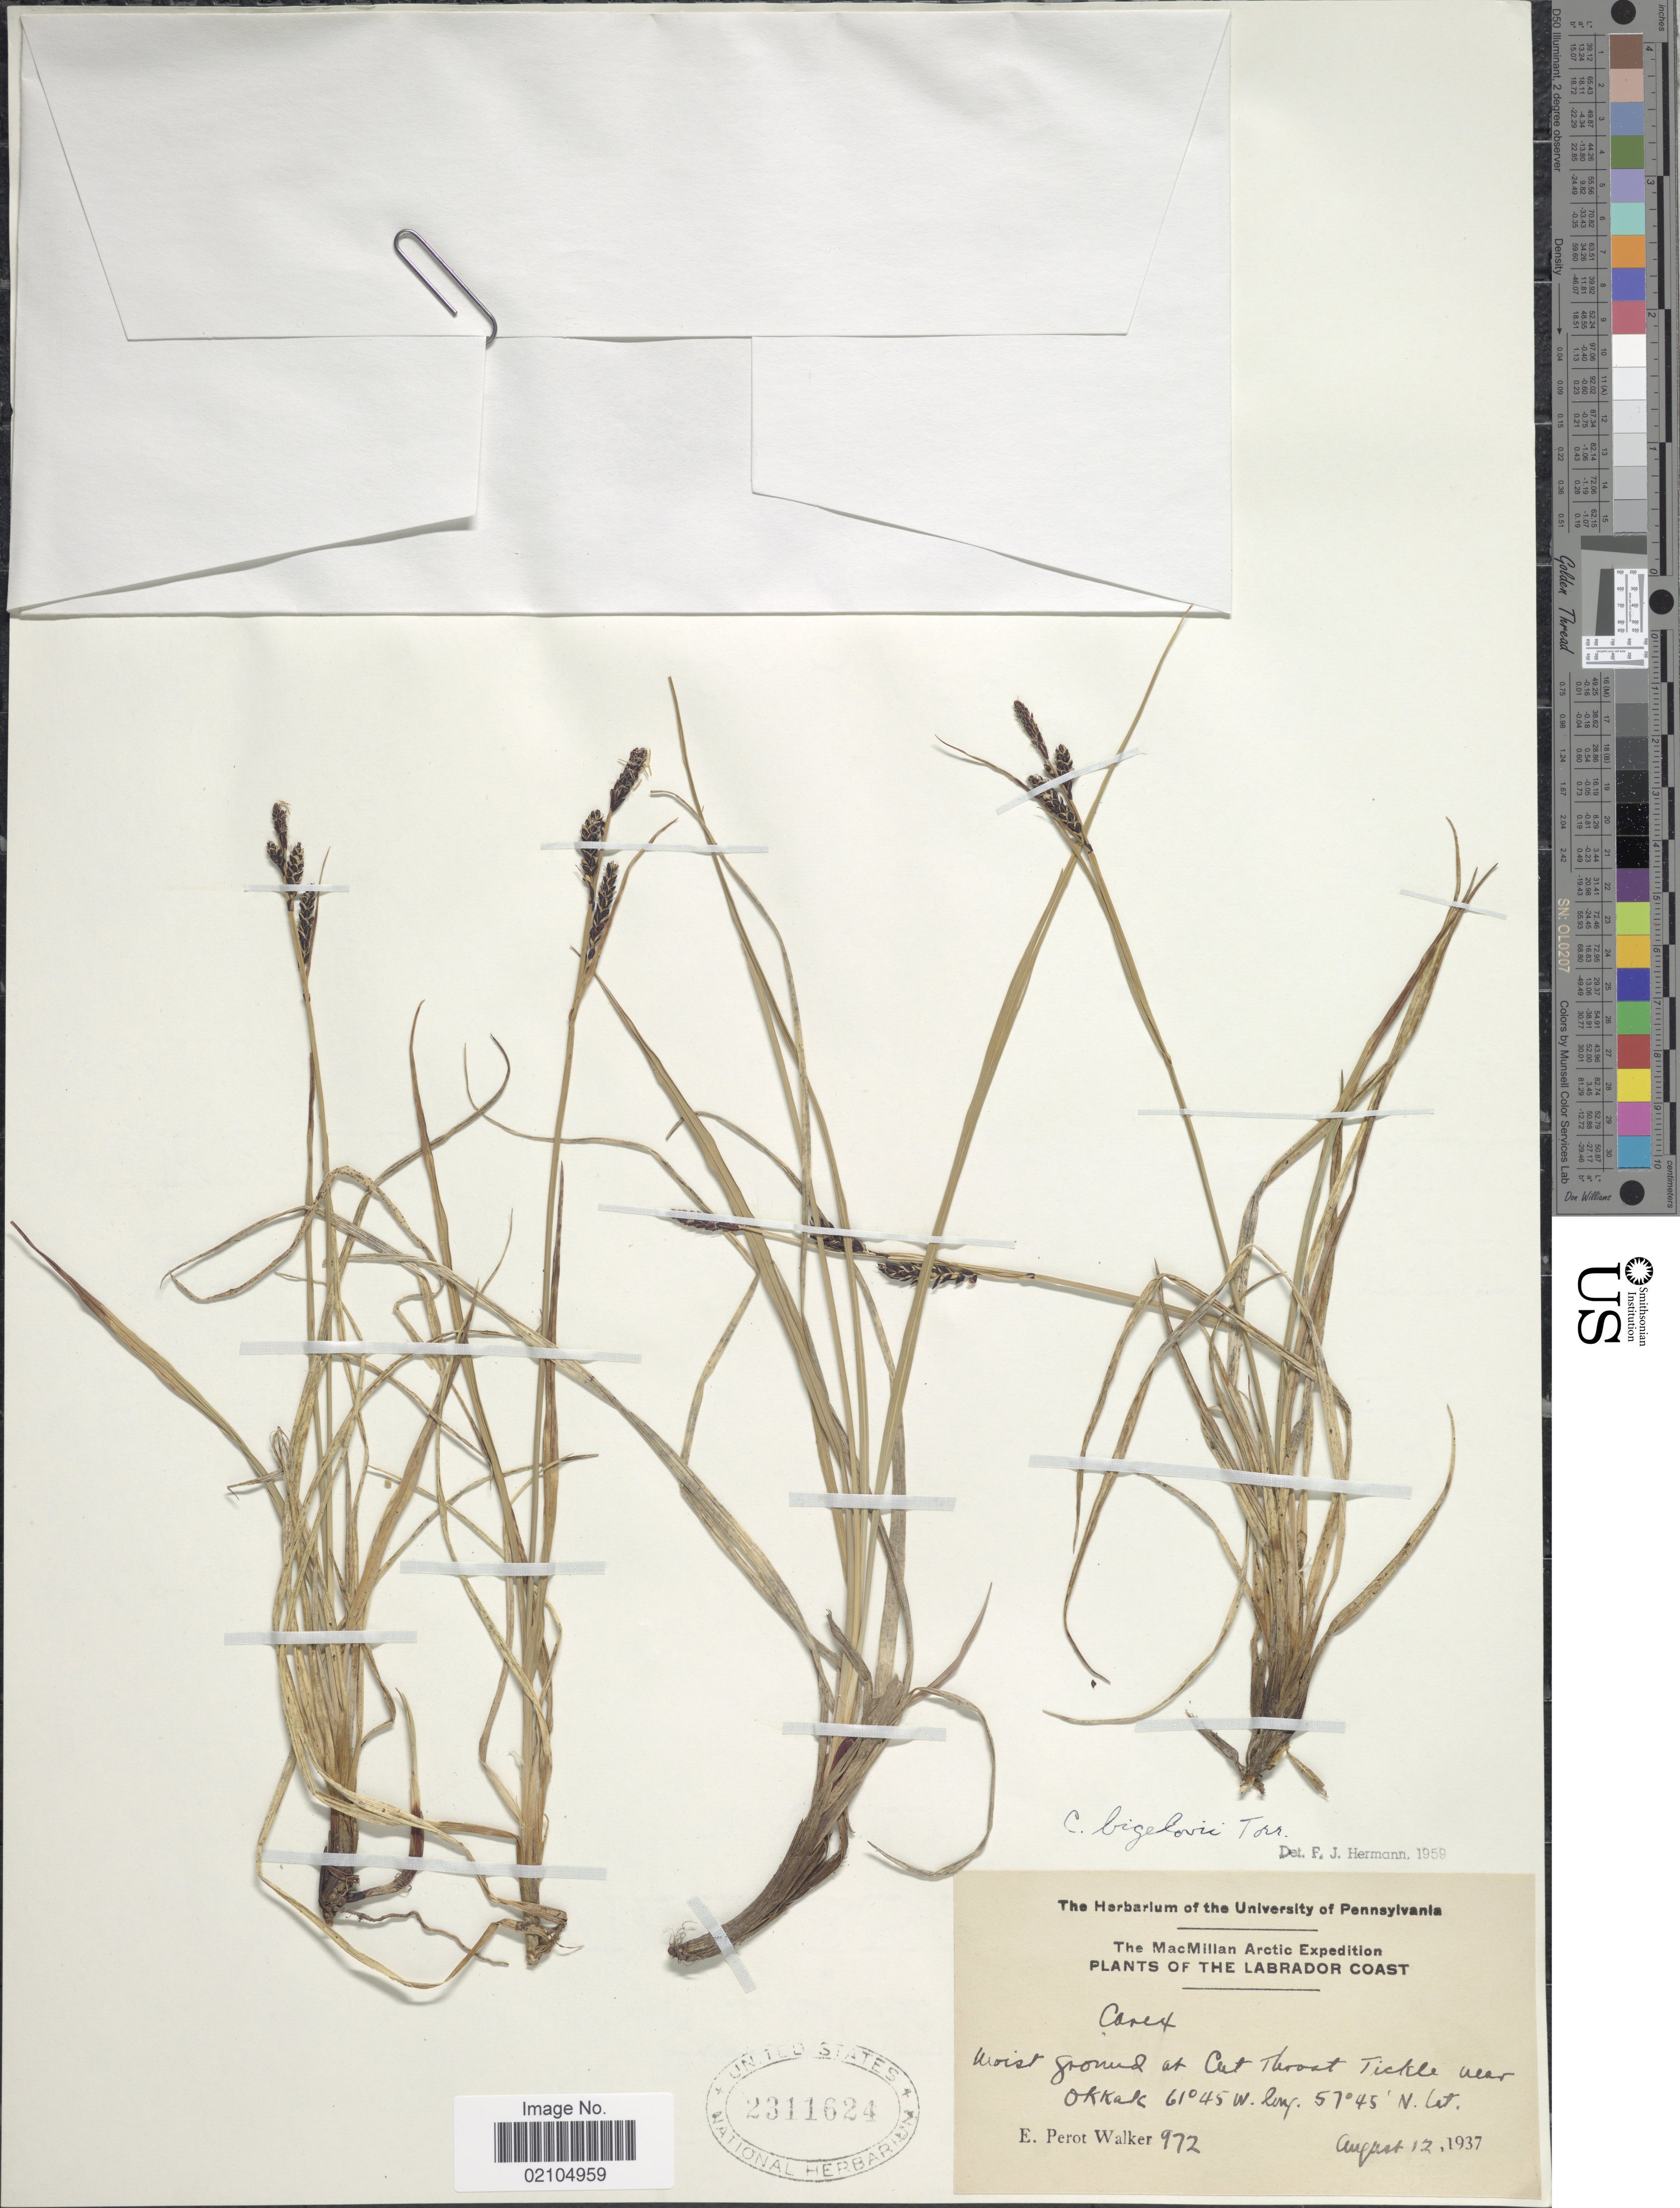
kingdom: Plantae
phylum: Tracheophyta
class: Liliopsida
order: Poales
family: Cyperaceae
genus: Carex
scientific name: Carex bigelowii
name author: Torr. ex Schwein.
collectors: E. P. Walker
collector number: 972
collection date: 1937-08-12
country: Canada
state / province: Newfoundland and Labrador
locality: Labrador Coast. Moist ground at Cut Throat Tickle near Okkak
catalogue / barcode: US 2311624